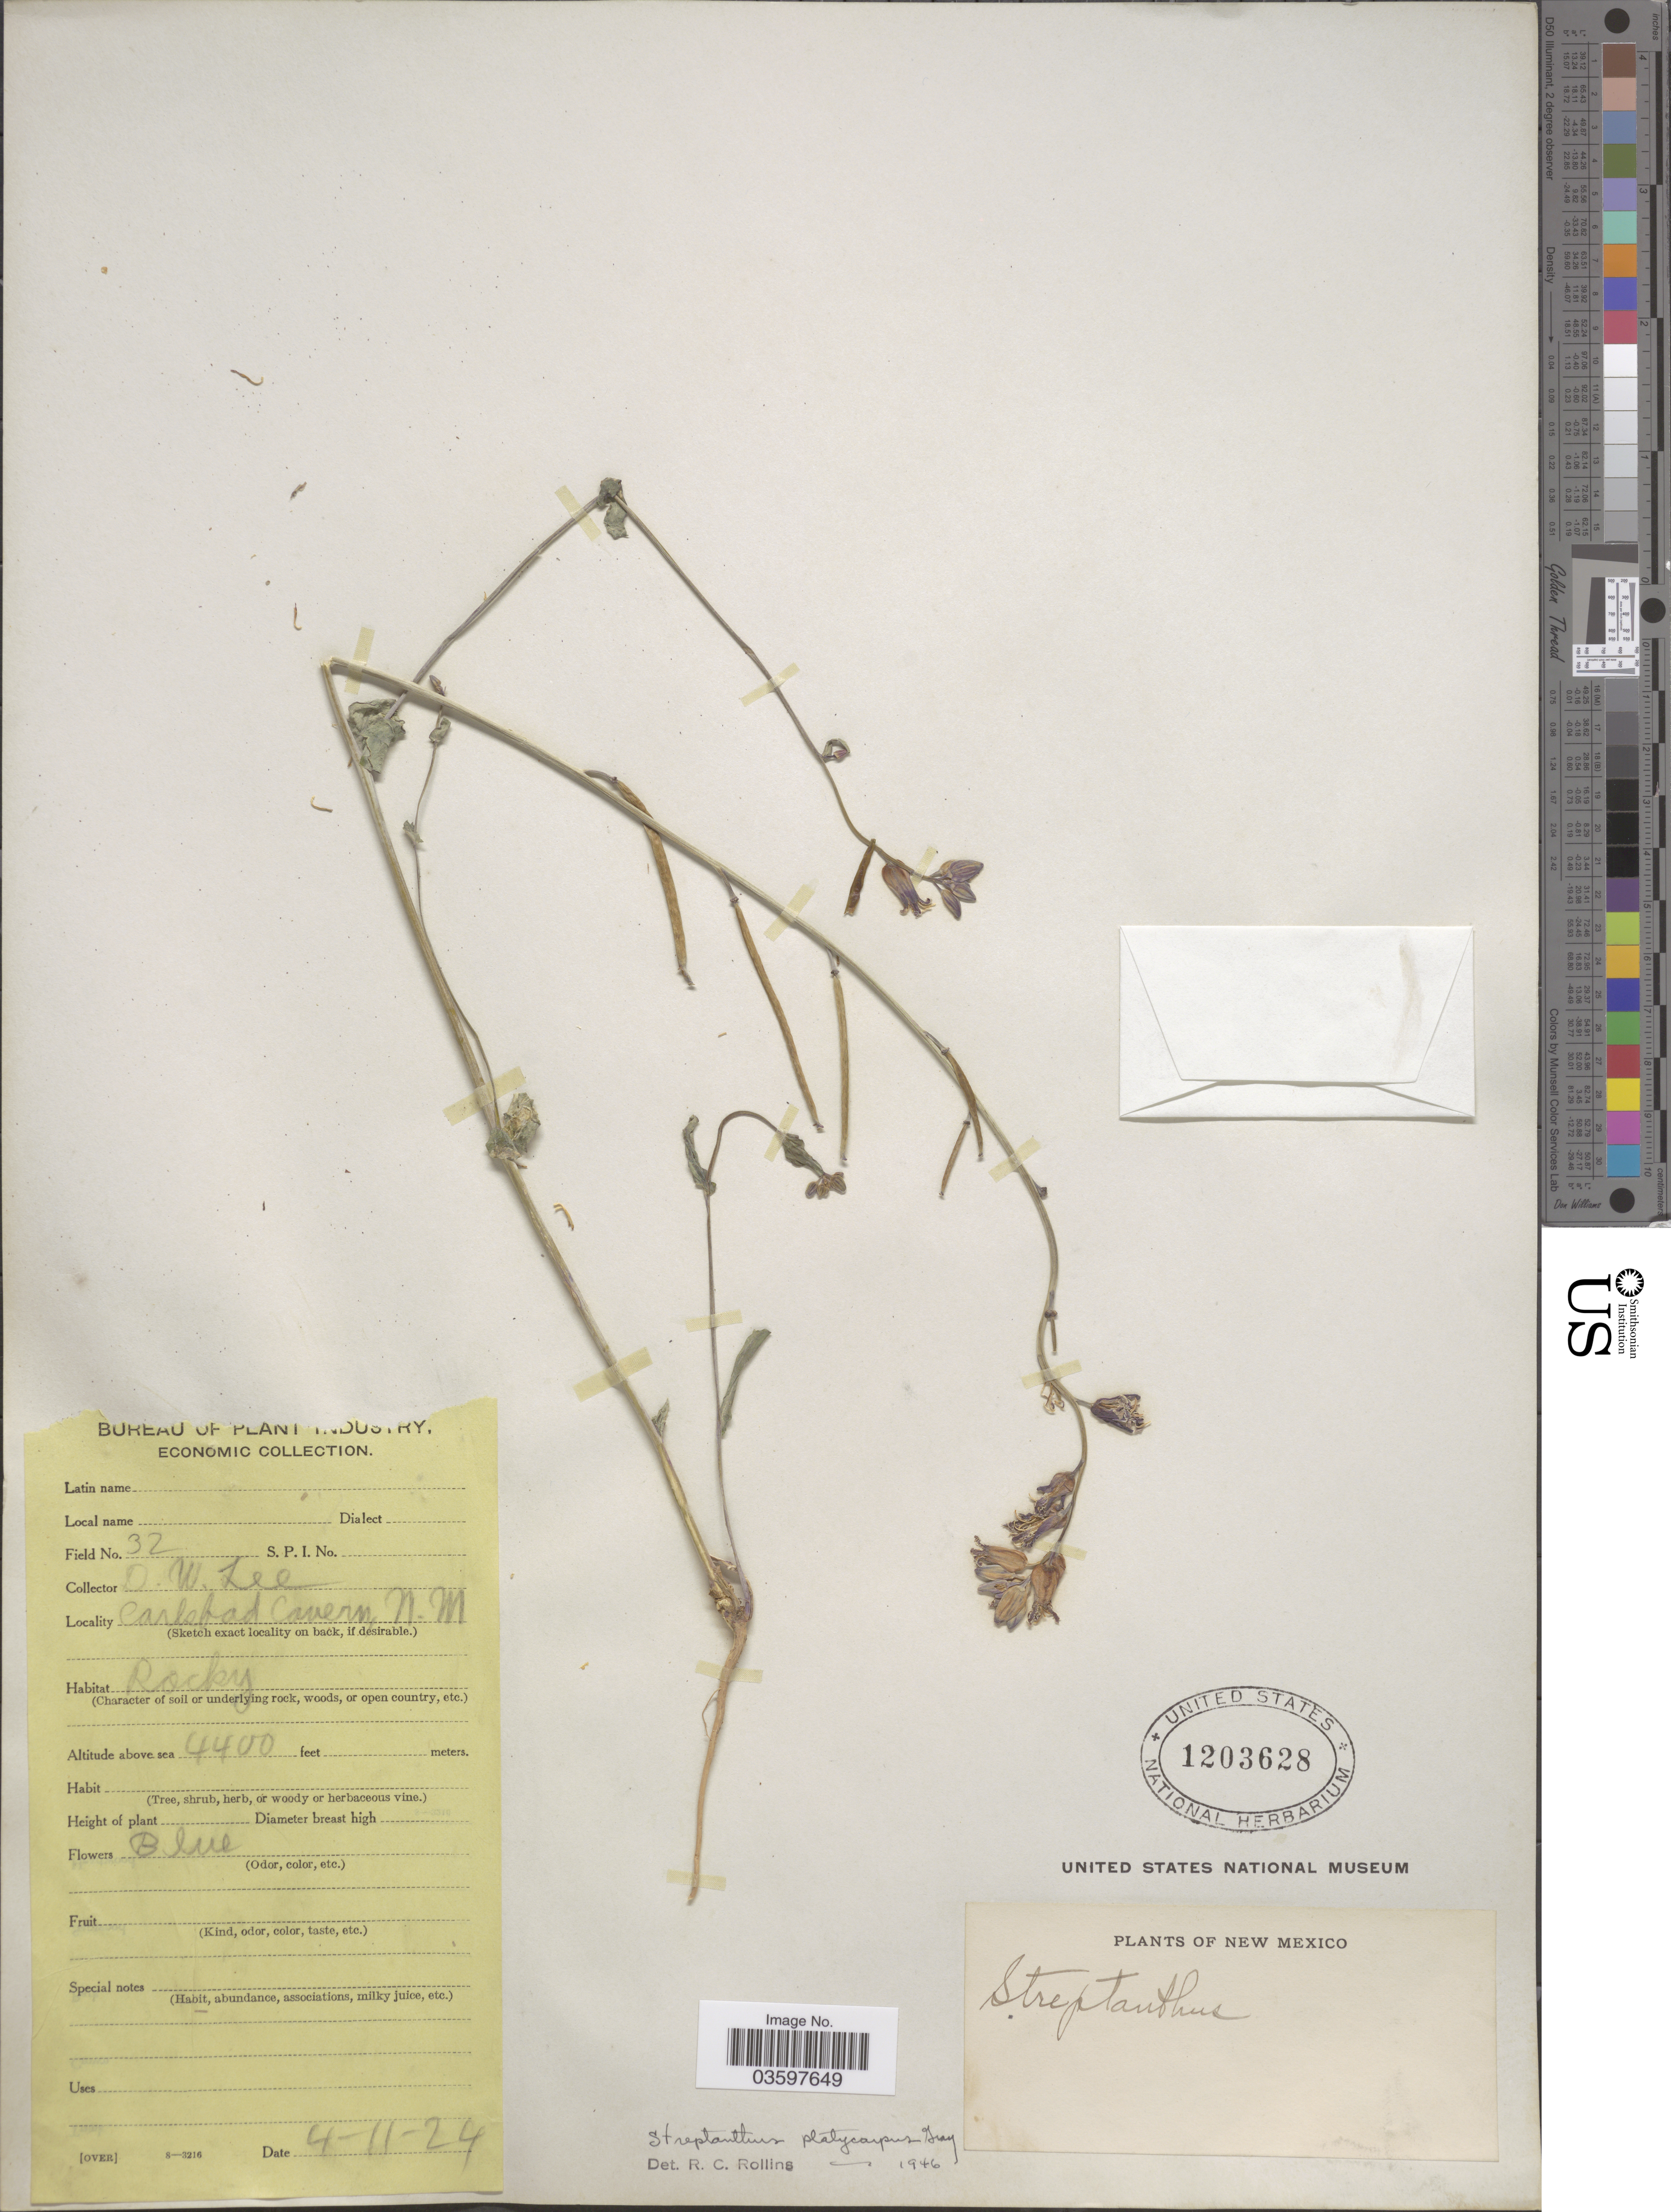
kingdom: Plantae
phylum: Tracheophyta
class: Magnoliopsida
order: Brassicales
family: Brassicaceae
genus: Streptanthus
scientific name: Streptanthus platycarpus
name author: A. Gray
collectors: D. Lee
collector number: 32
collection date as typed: Transcribed d/m/y: 11/4/24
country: United States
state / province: New Mexico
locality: Carlsbad Cavern.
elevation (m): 1341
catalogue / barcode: US 1203628